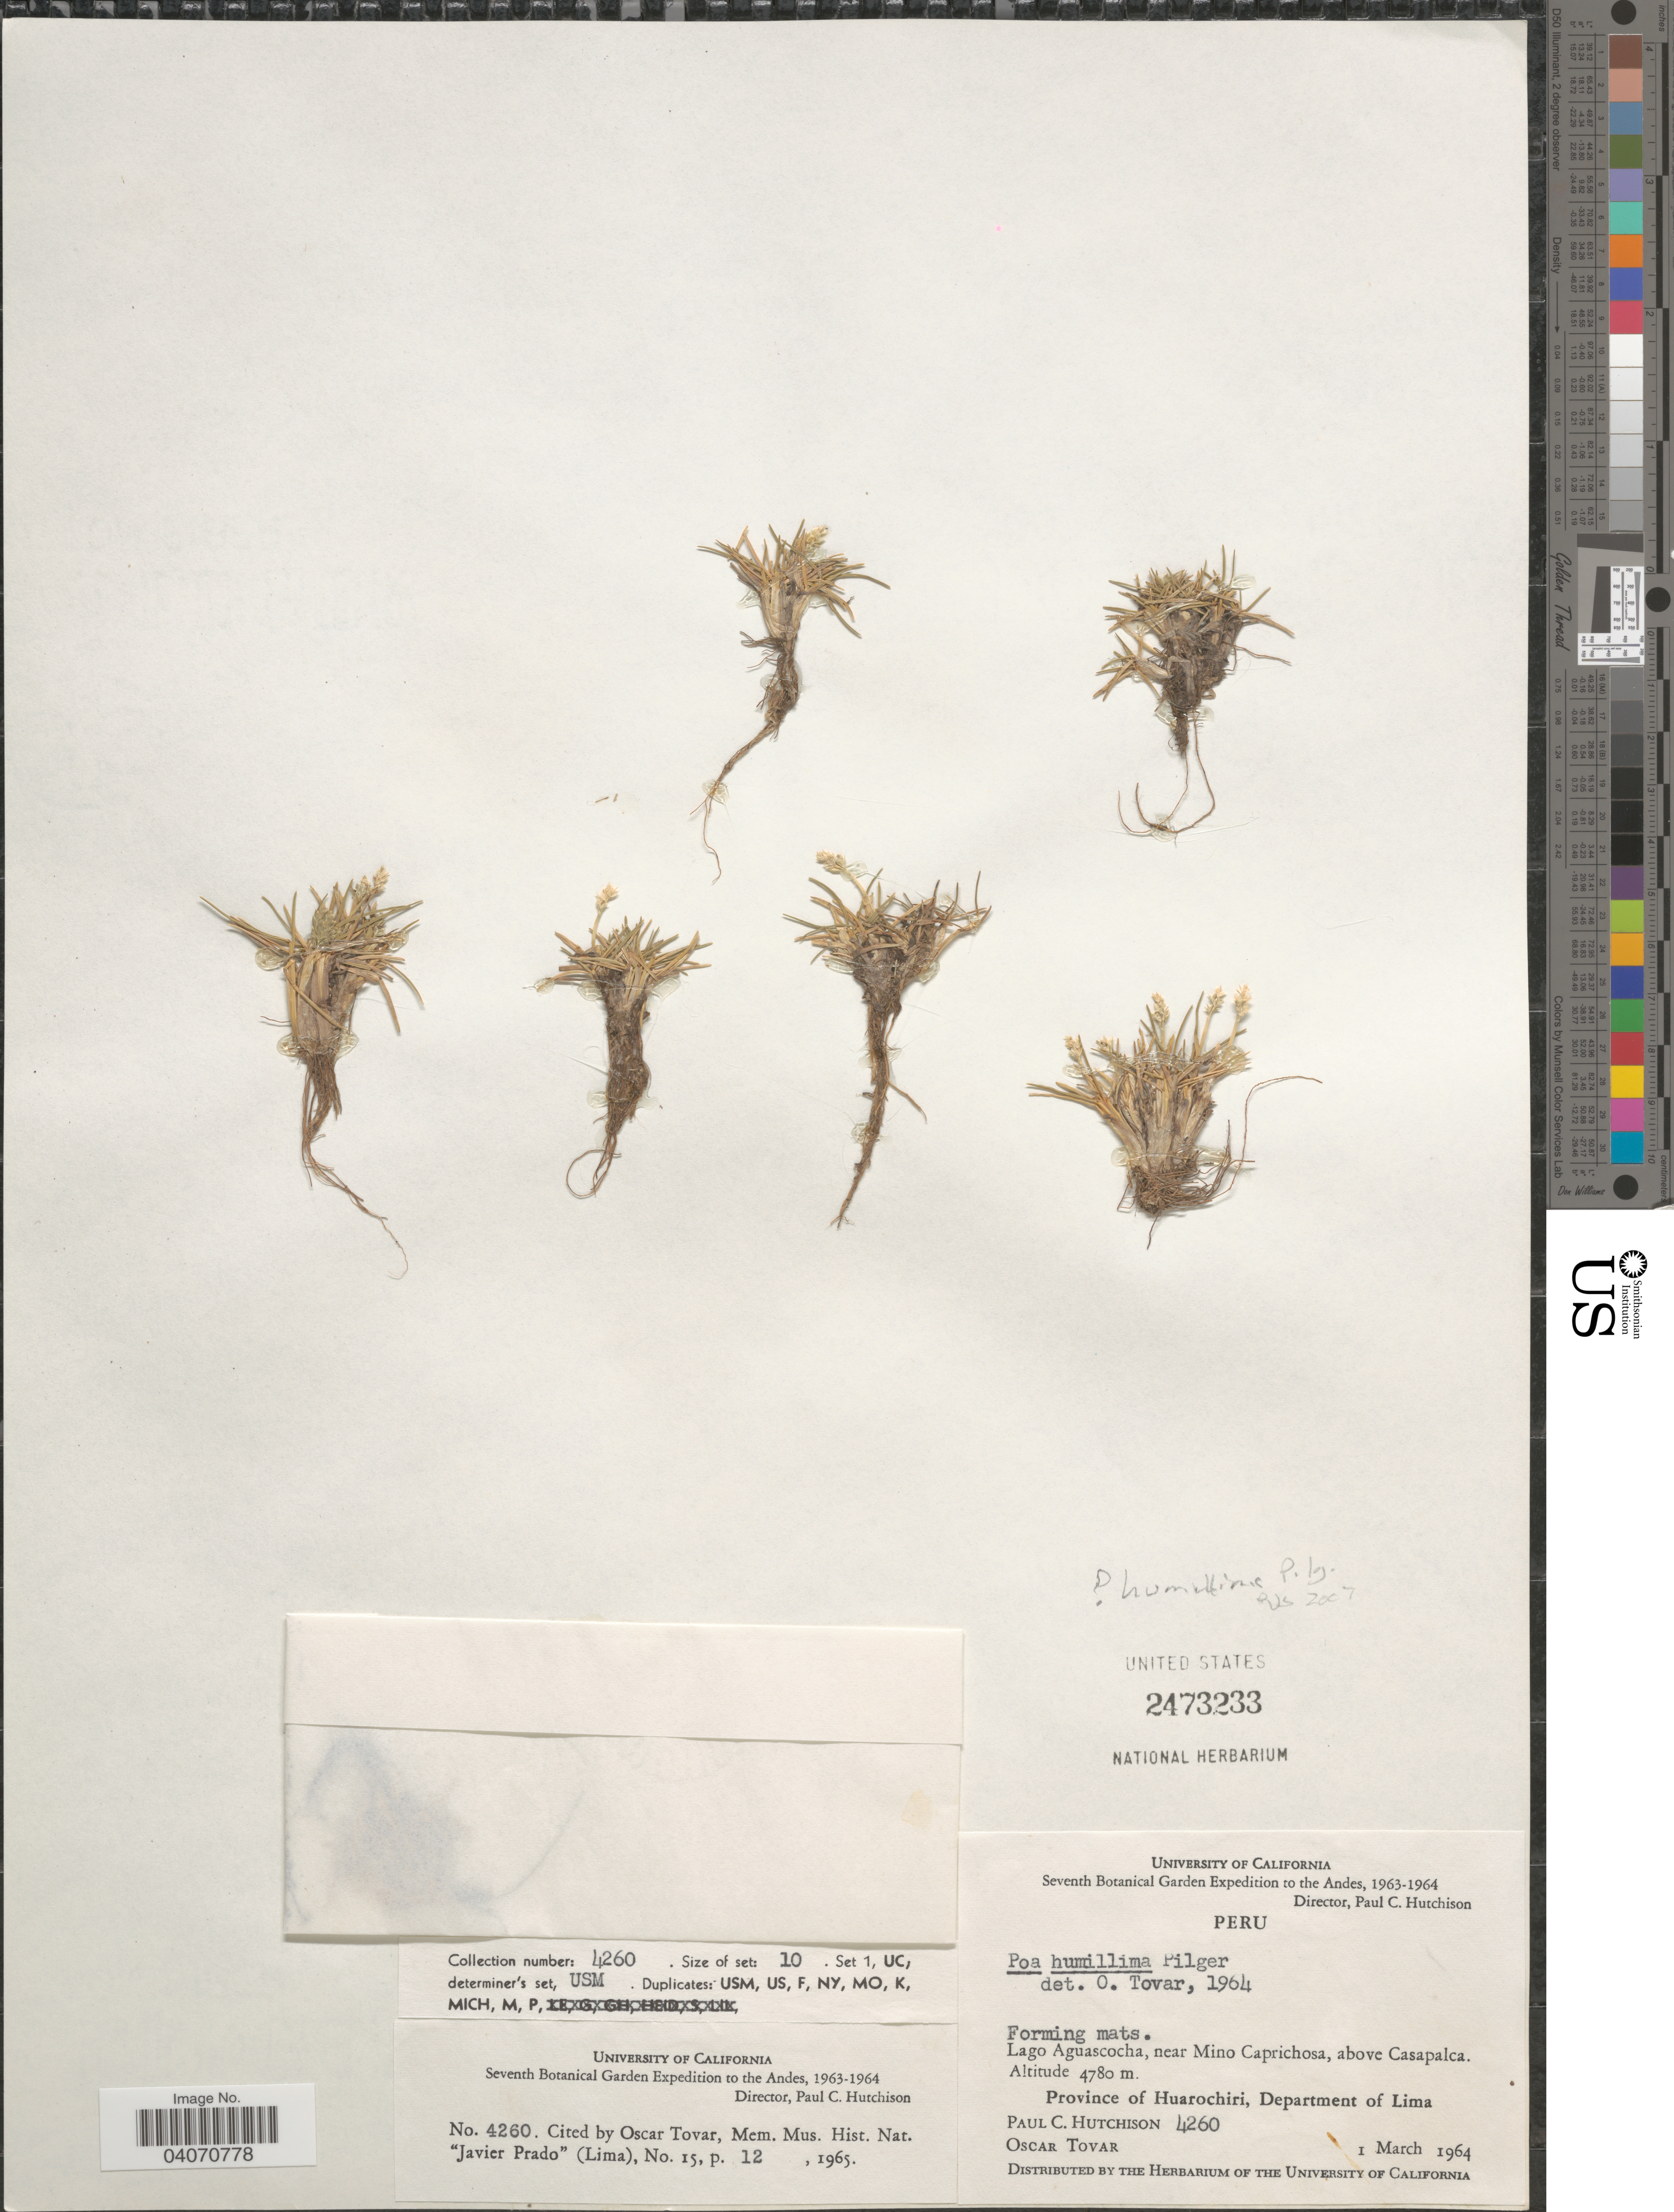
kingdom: Plantae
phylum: Tracheophyta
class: Liliopsida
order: Poales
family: Poaceae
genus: Poa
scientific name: Poa humillima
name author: Pilg.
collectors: P. C. Hutchison & Ó. Tovar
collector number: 4260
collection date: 1964-03-01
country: Peru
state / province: Lima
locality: Seventh Botanical Garden Expedition to the Andes, 1963-1964. Lago Aguascocha, near Mino Caprichosa, above Casapalca. Province of Huarochiri, Department of Lima.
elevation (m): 4780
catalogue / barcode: US 2473233